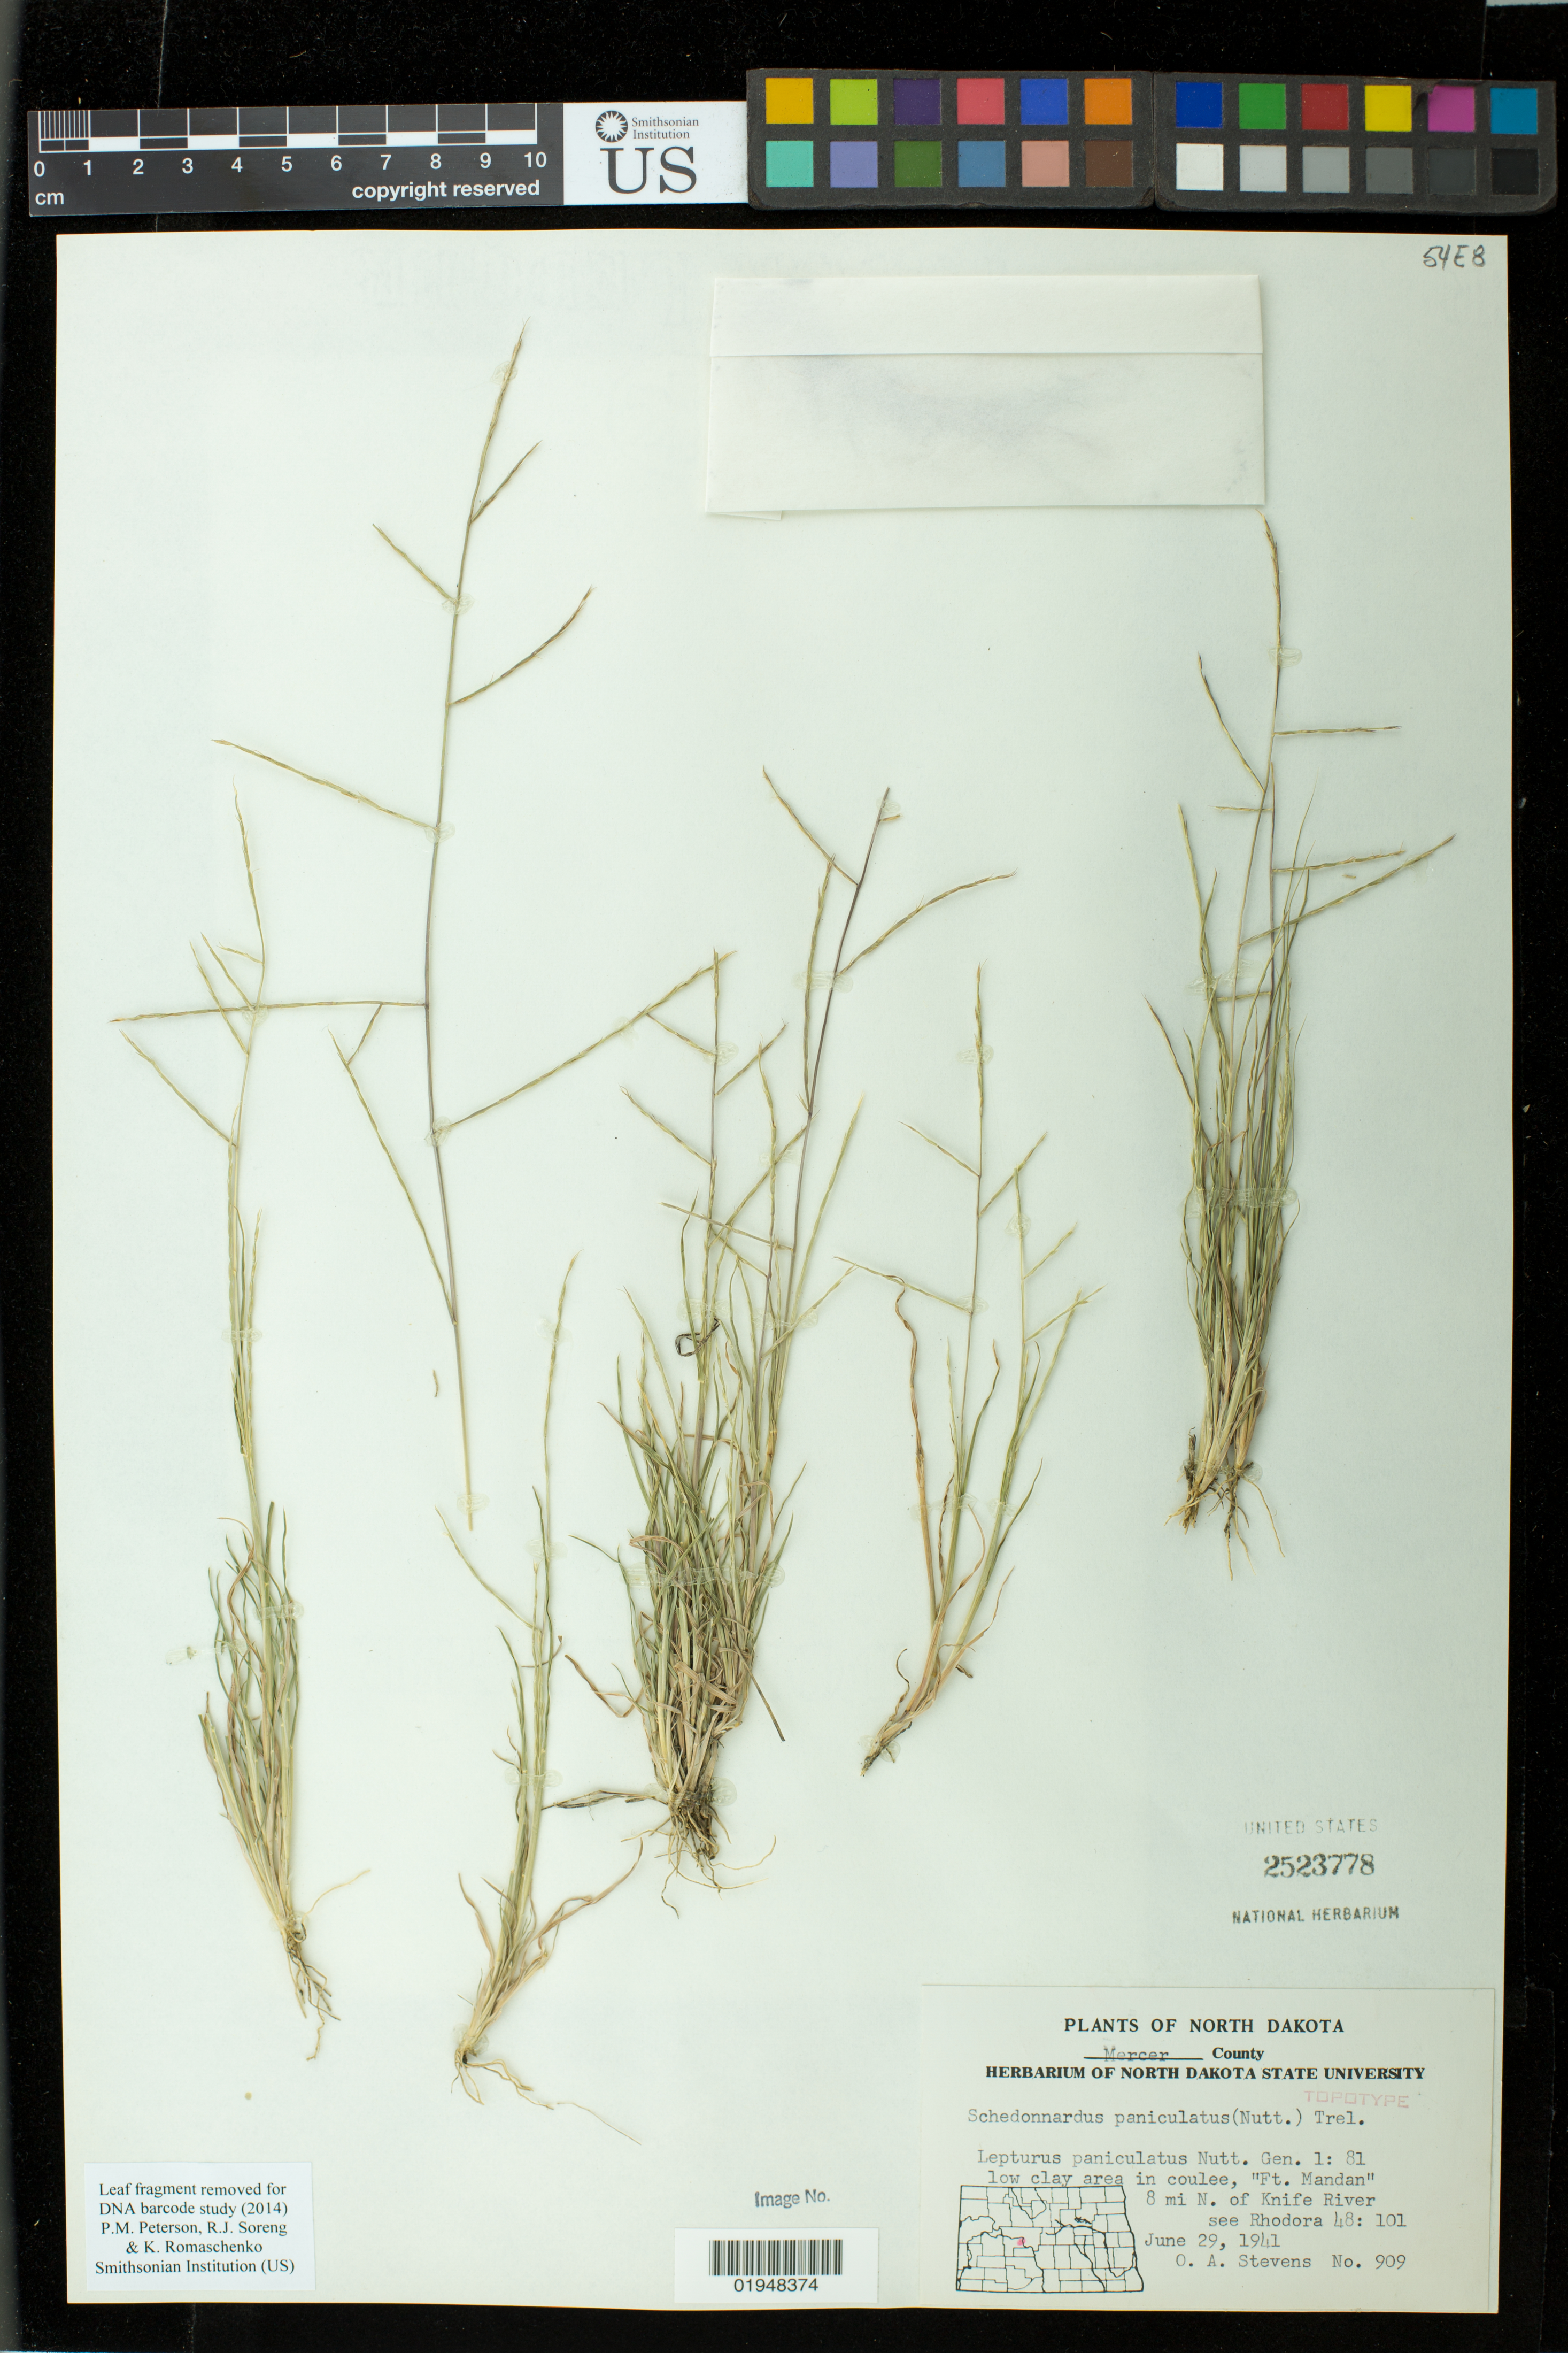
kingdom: Plantae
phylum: Tracheophyta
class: Liliopsida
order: Poales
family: Poaceae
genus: Schedonnardus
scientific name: Schedonnardus paniculatus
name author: (Nutt.) Trel.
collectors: O. A. Stevens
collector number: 909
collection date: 1941-06-29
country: United States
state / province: North Dakota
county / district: Mercer County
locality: Ft. Mandan, 8 mi N. of Knife River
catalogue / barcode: US 2523778